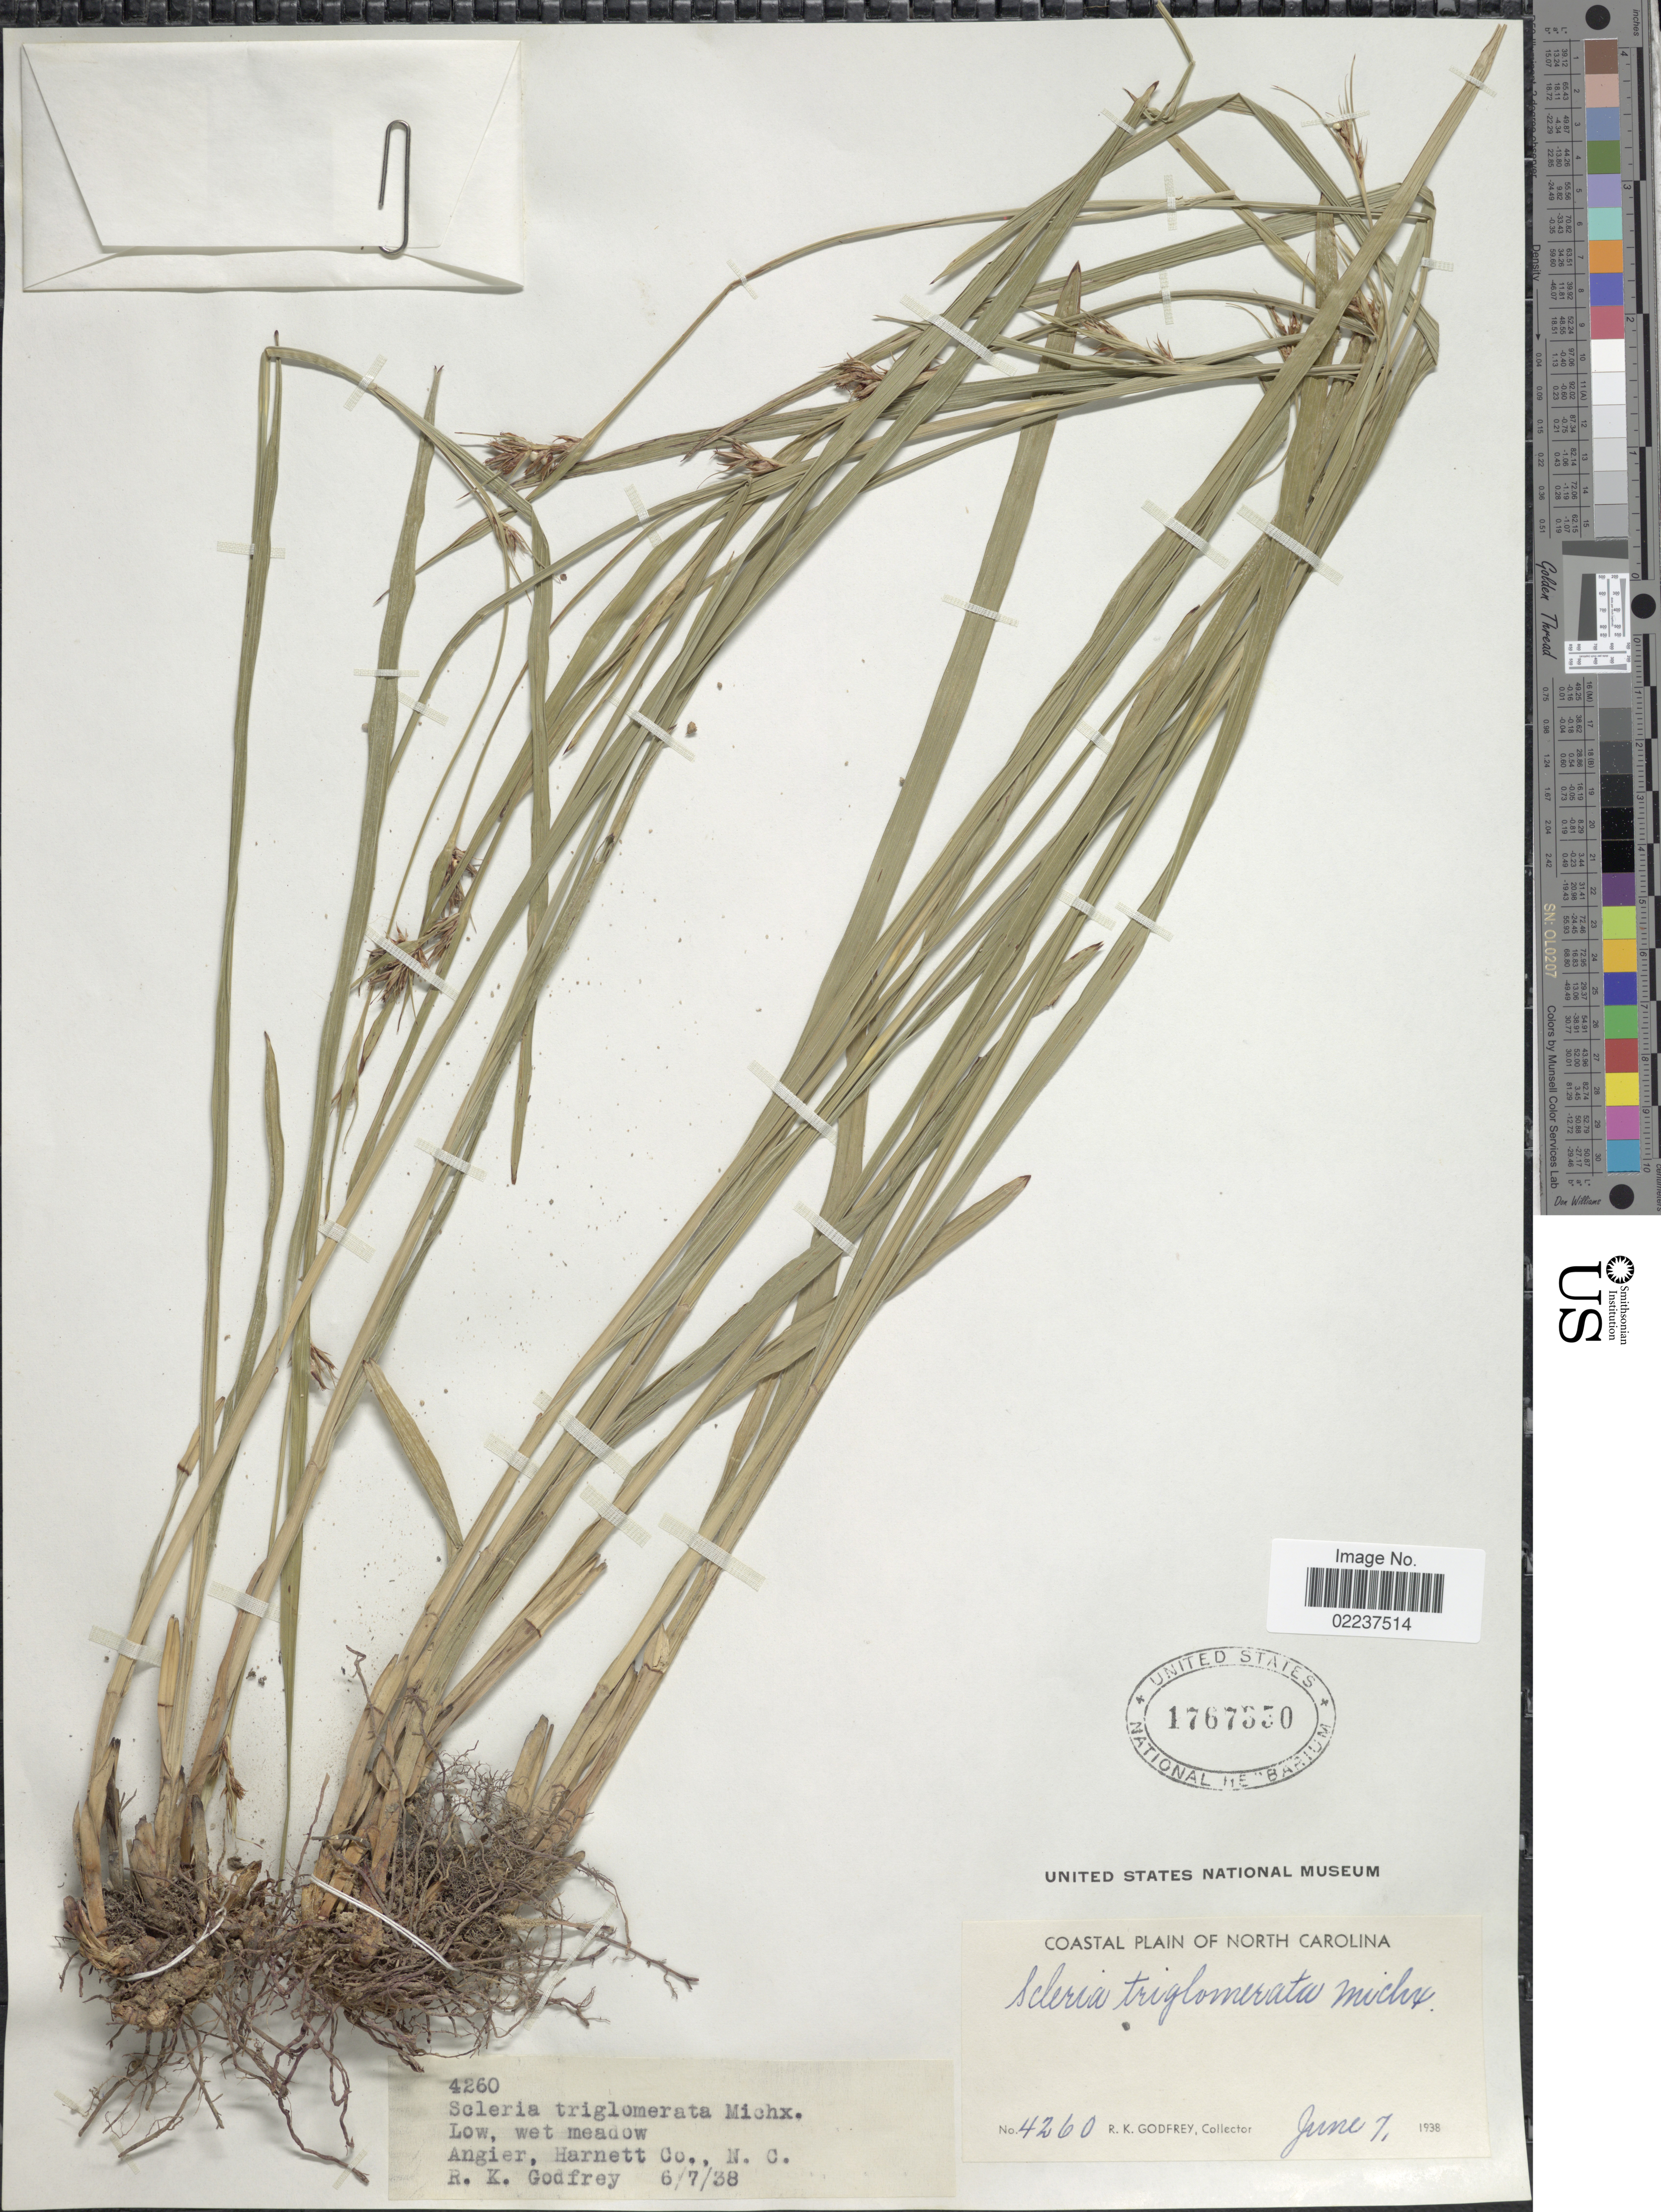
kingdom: Plantae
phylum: Tracheophyta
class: Liliopsida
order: Poales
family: Cyperaceae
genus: Scleria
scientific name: Scleria triglomerata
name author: Michx.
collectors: R. K. Godfrey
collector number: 4260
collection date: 1938-06-07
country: United States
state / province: North Carolina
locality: Coastal Plain of North Carolina, Angier, Harnett Co.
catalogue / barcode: US 1767350